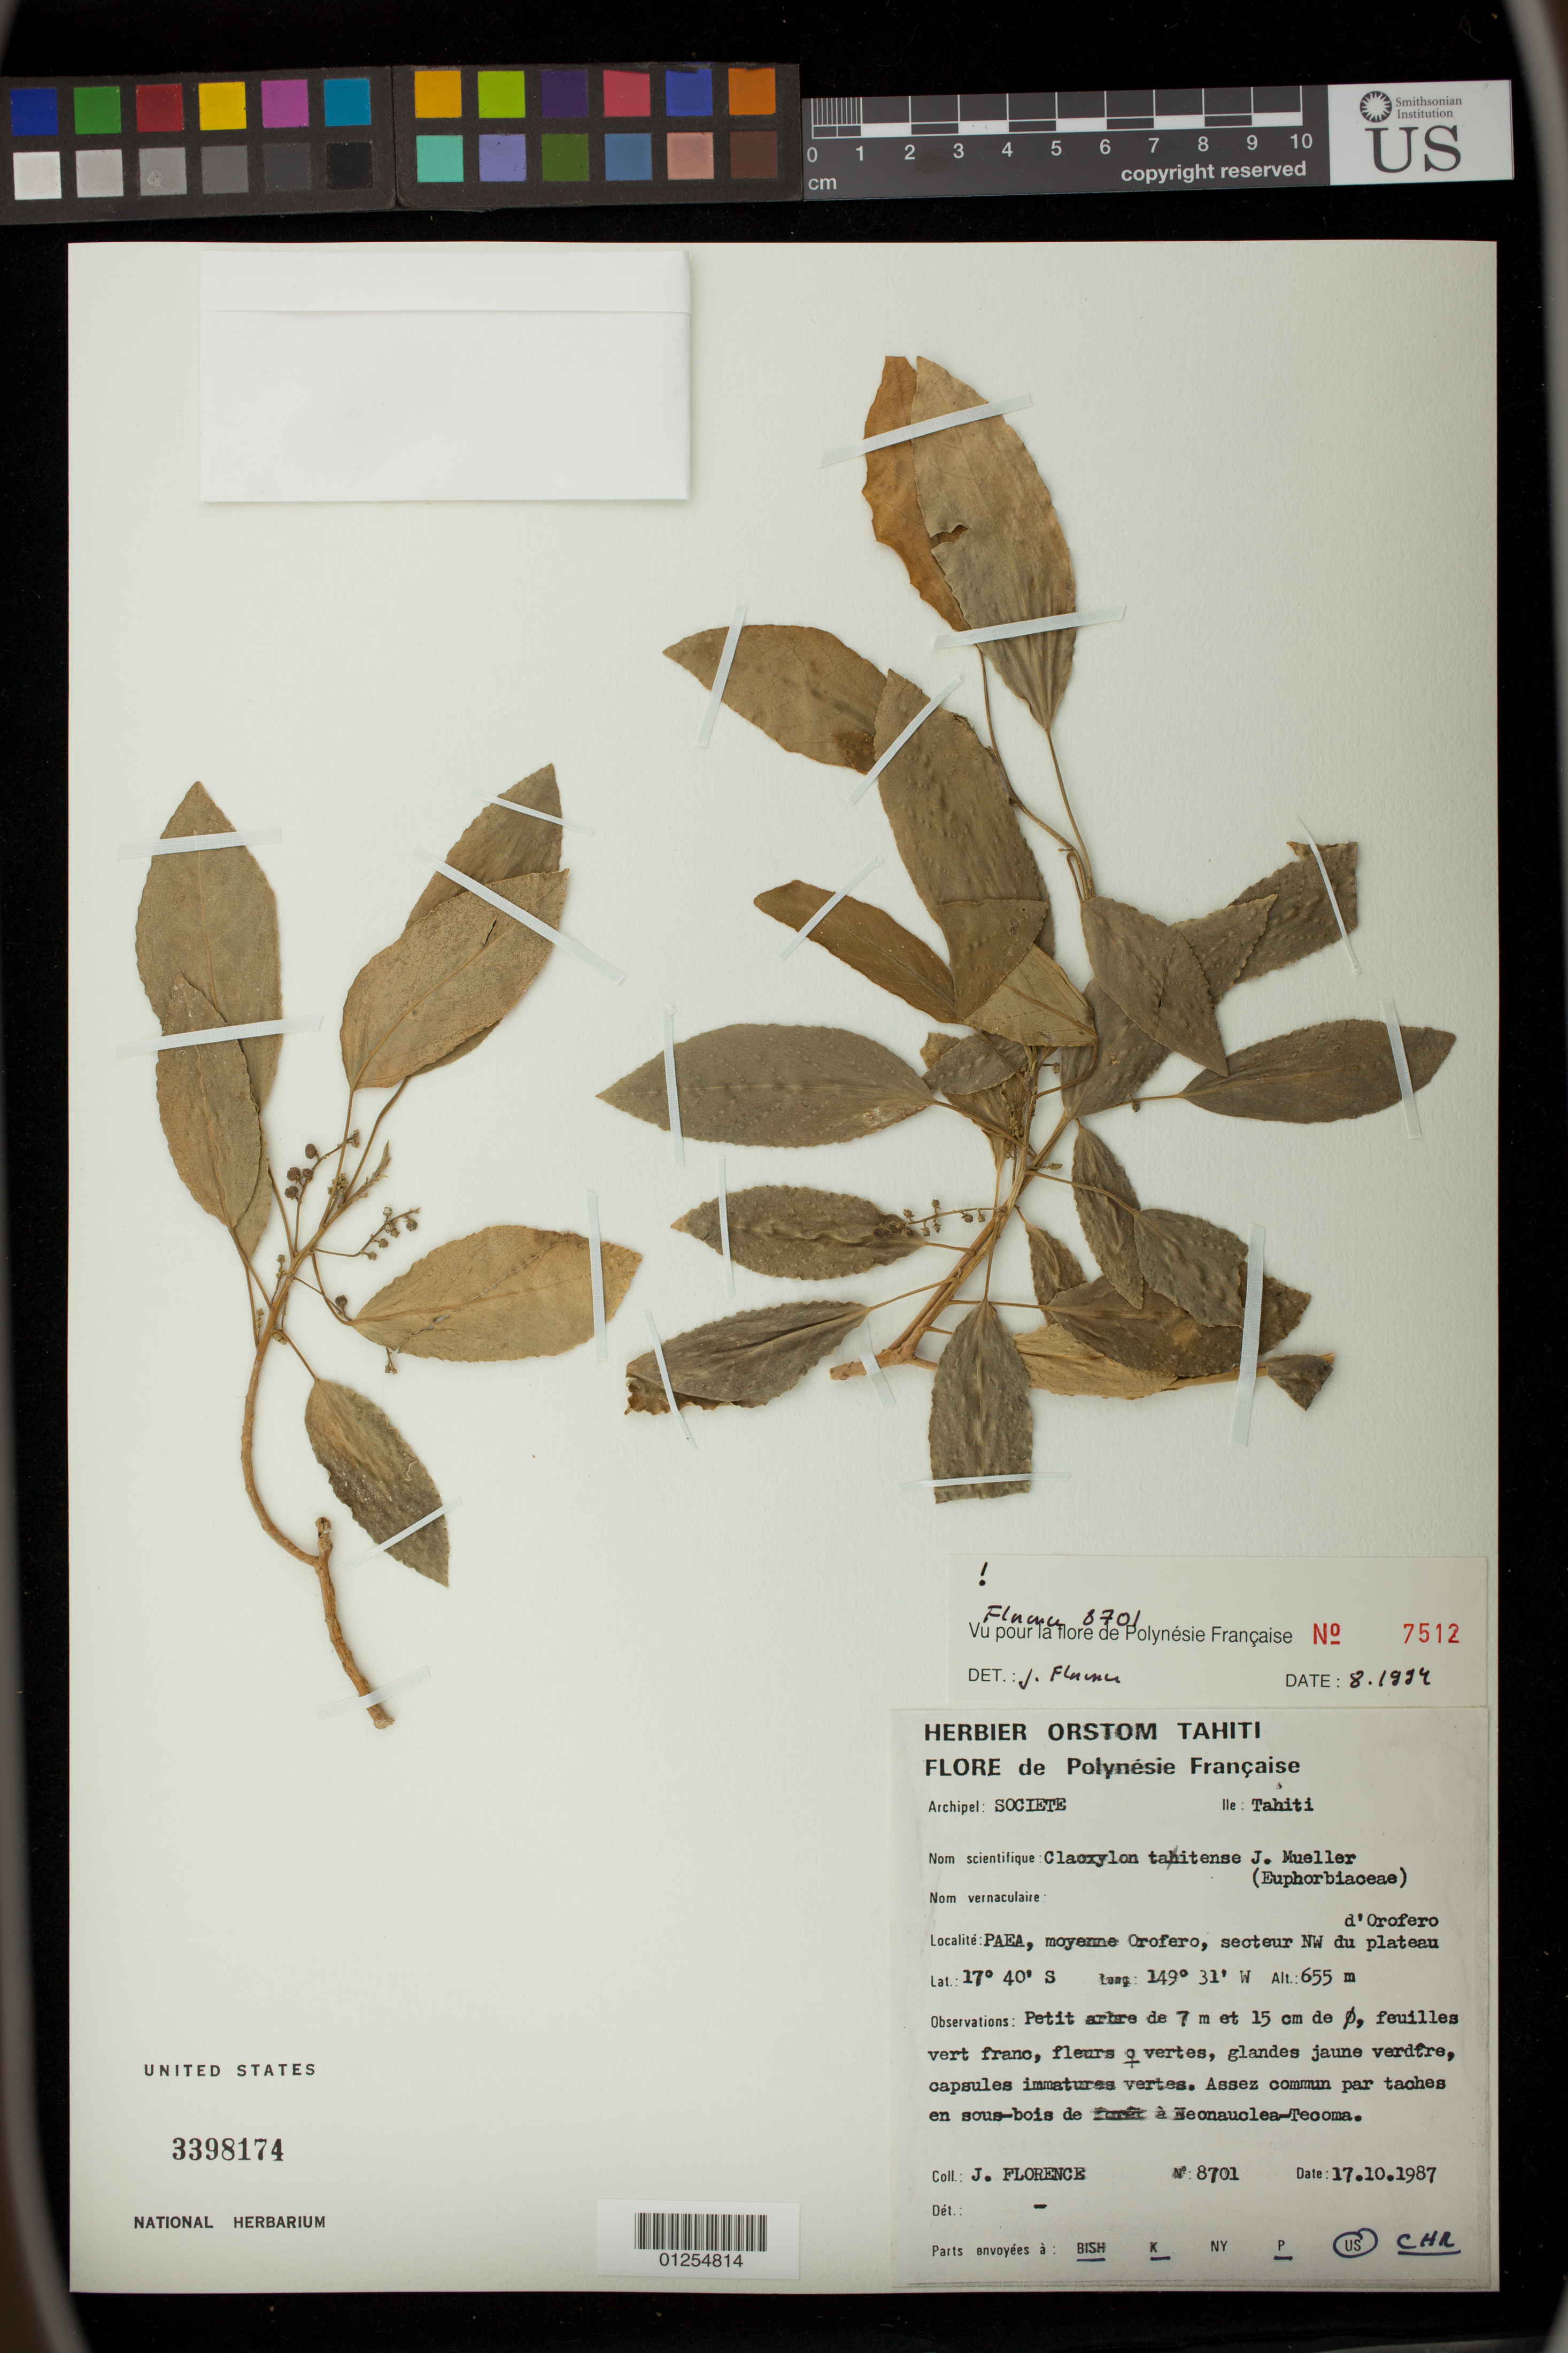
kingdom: Plantae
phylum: Tracheophyta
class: Magnoliopsida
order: Malpighiales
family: Euphorbiaceae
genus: Claoxylon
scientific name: Claoxylon taitense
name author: Müll. Arg.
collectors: J. Florence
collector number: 8701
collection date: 1987-10-17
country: French Polynesia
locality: Societe, Tahiti. Paea, moyenne Orofero, secteur NW du plateau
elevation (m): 655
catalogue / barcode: US 3398174